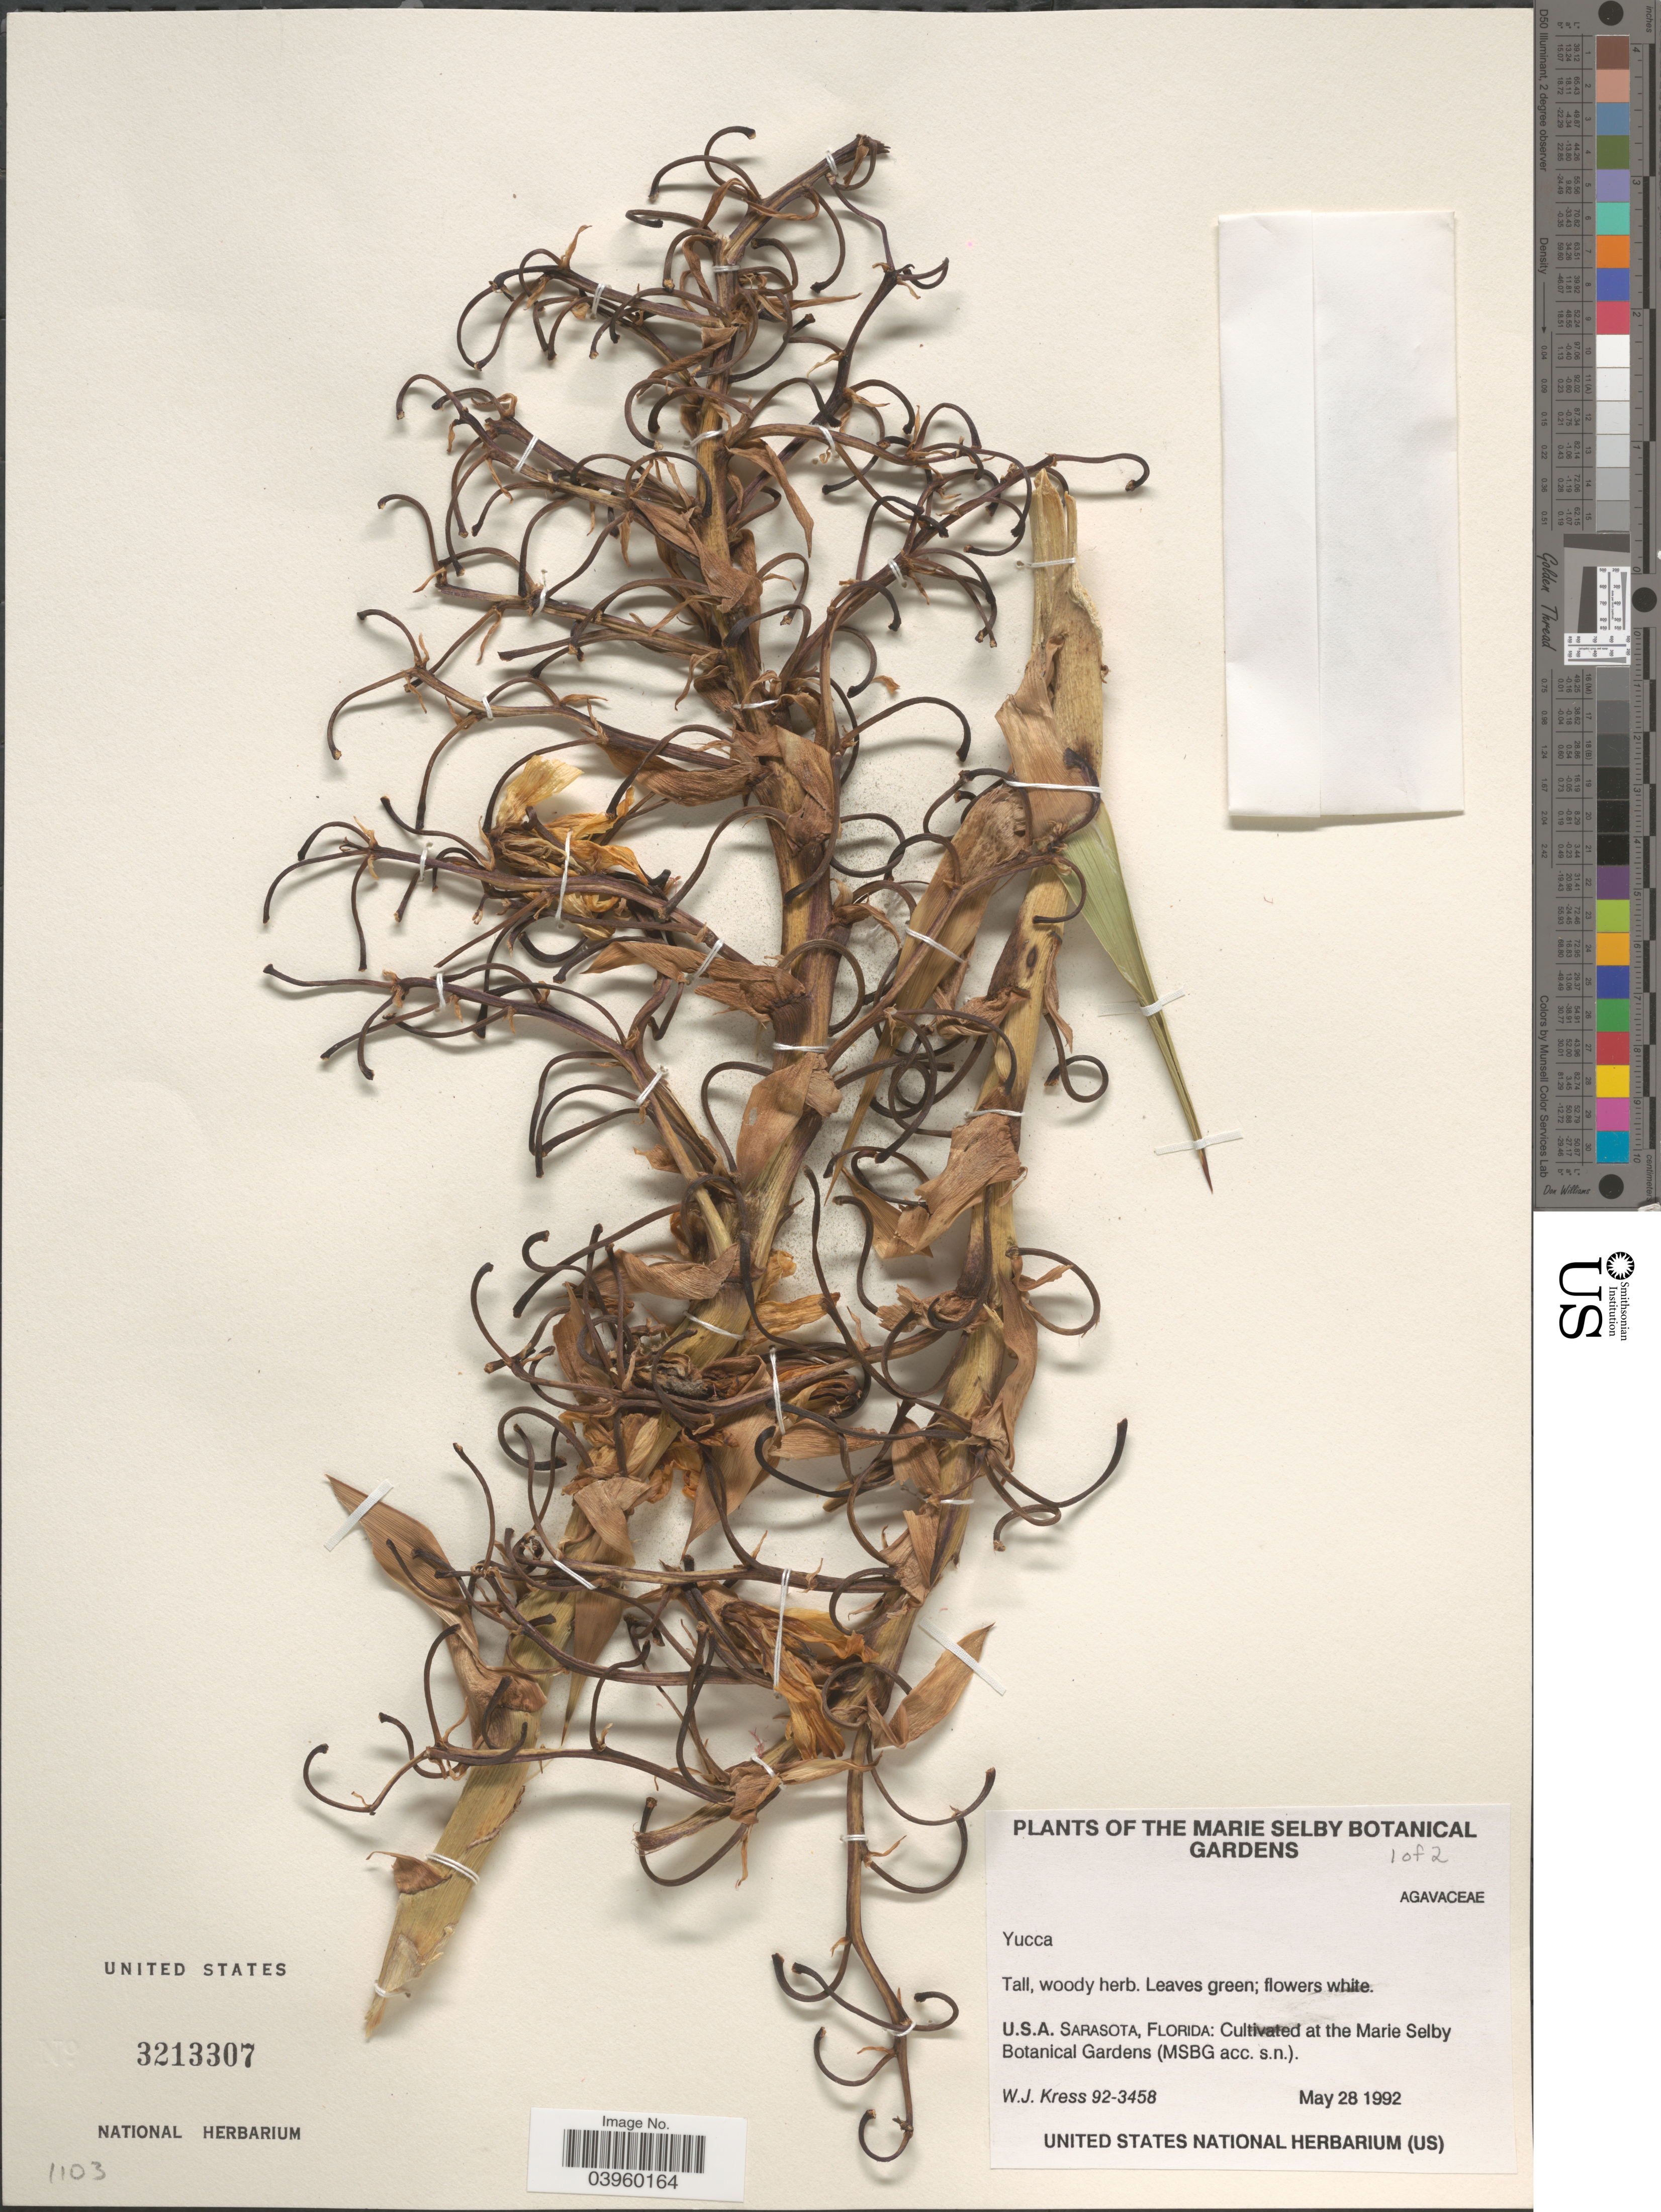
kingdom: Plantae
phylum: Tracheophyta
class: Liliopsida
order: Asparagales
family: Asparagaceae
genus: Yucca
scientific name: Yucca sp.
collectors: W. J. Kress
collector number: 92-3458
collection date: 1992-05-28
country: United States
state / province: Florida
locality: Sarasota: at the Marie Selby Botanical Gardens.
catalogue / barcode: US 3213307